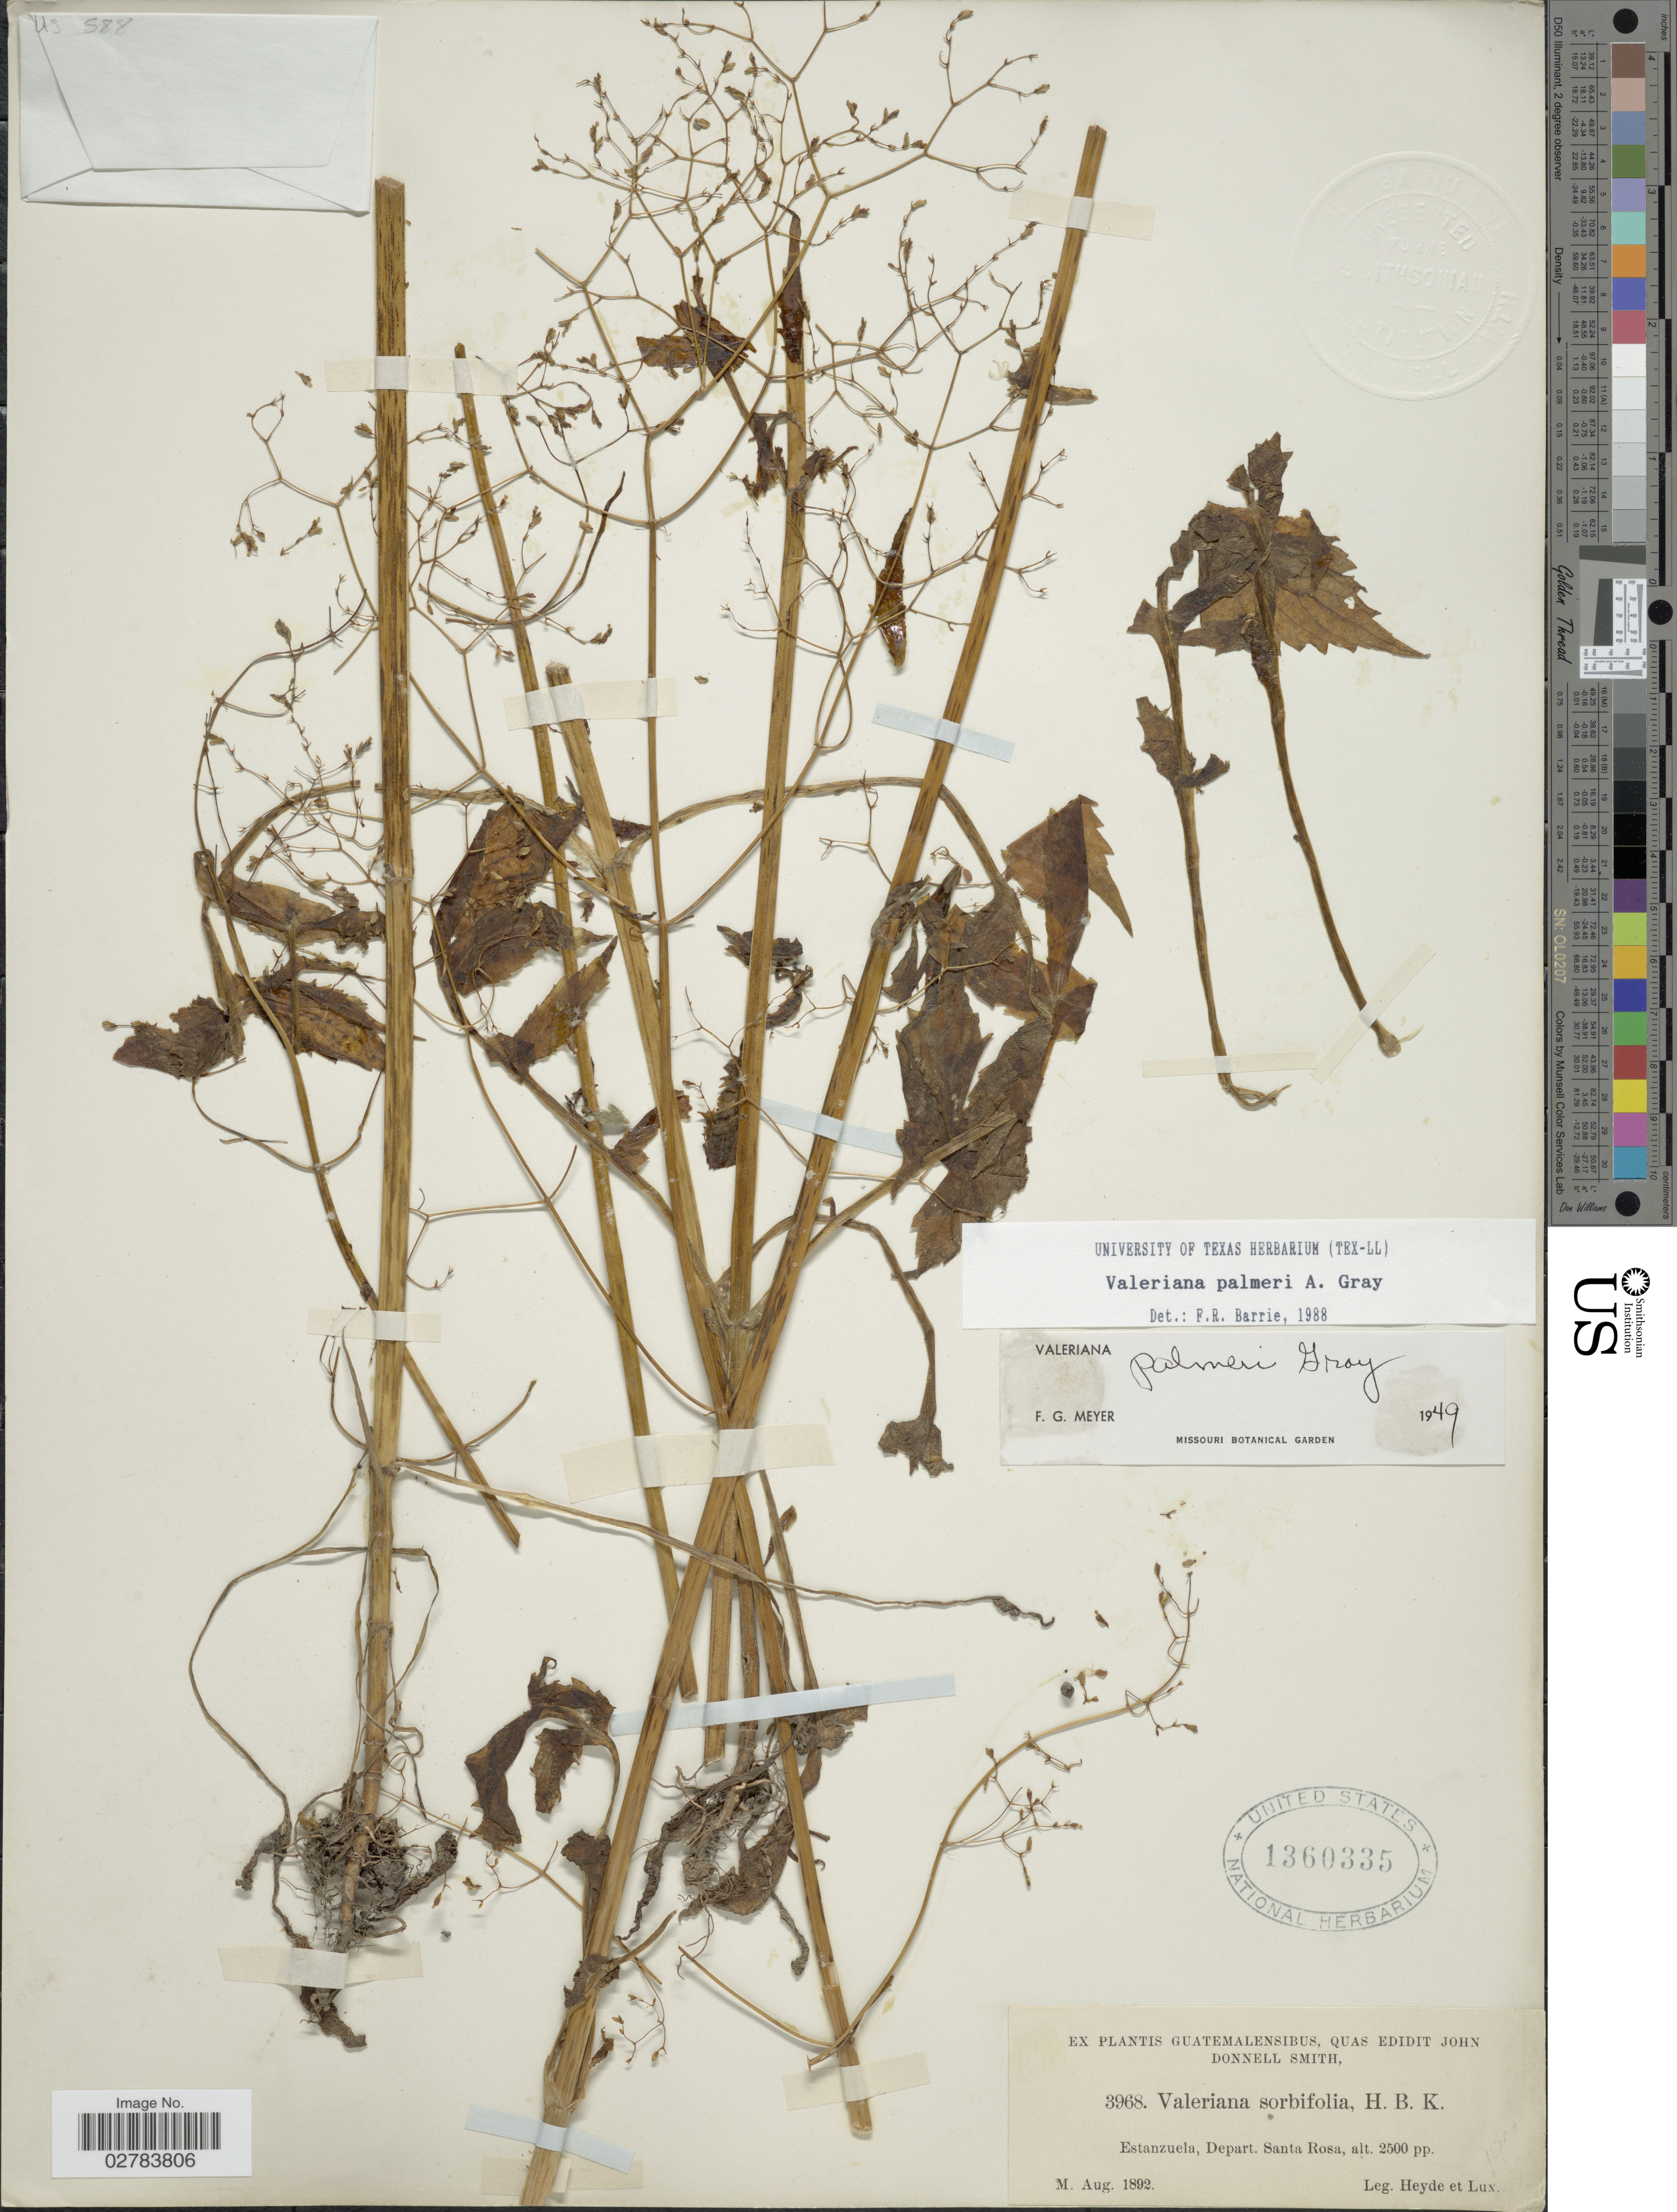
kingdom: Plantae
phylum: Tracheophyta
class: Magnoliopsida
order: Dipsacales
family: Caprifoliaceae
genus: Valeriana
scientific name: Valeriana palmeri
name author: A. Gray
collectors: Heyde & Lux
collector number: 3968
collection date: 1892-08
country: Guatemala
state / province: Santa Rosa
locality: Estanzuela, Depart. Santa Rosa.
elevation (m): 762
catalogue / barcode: US 1360335